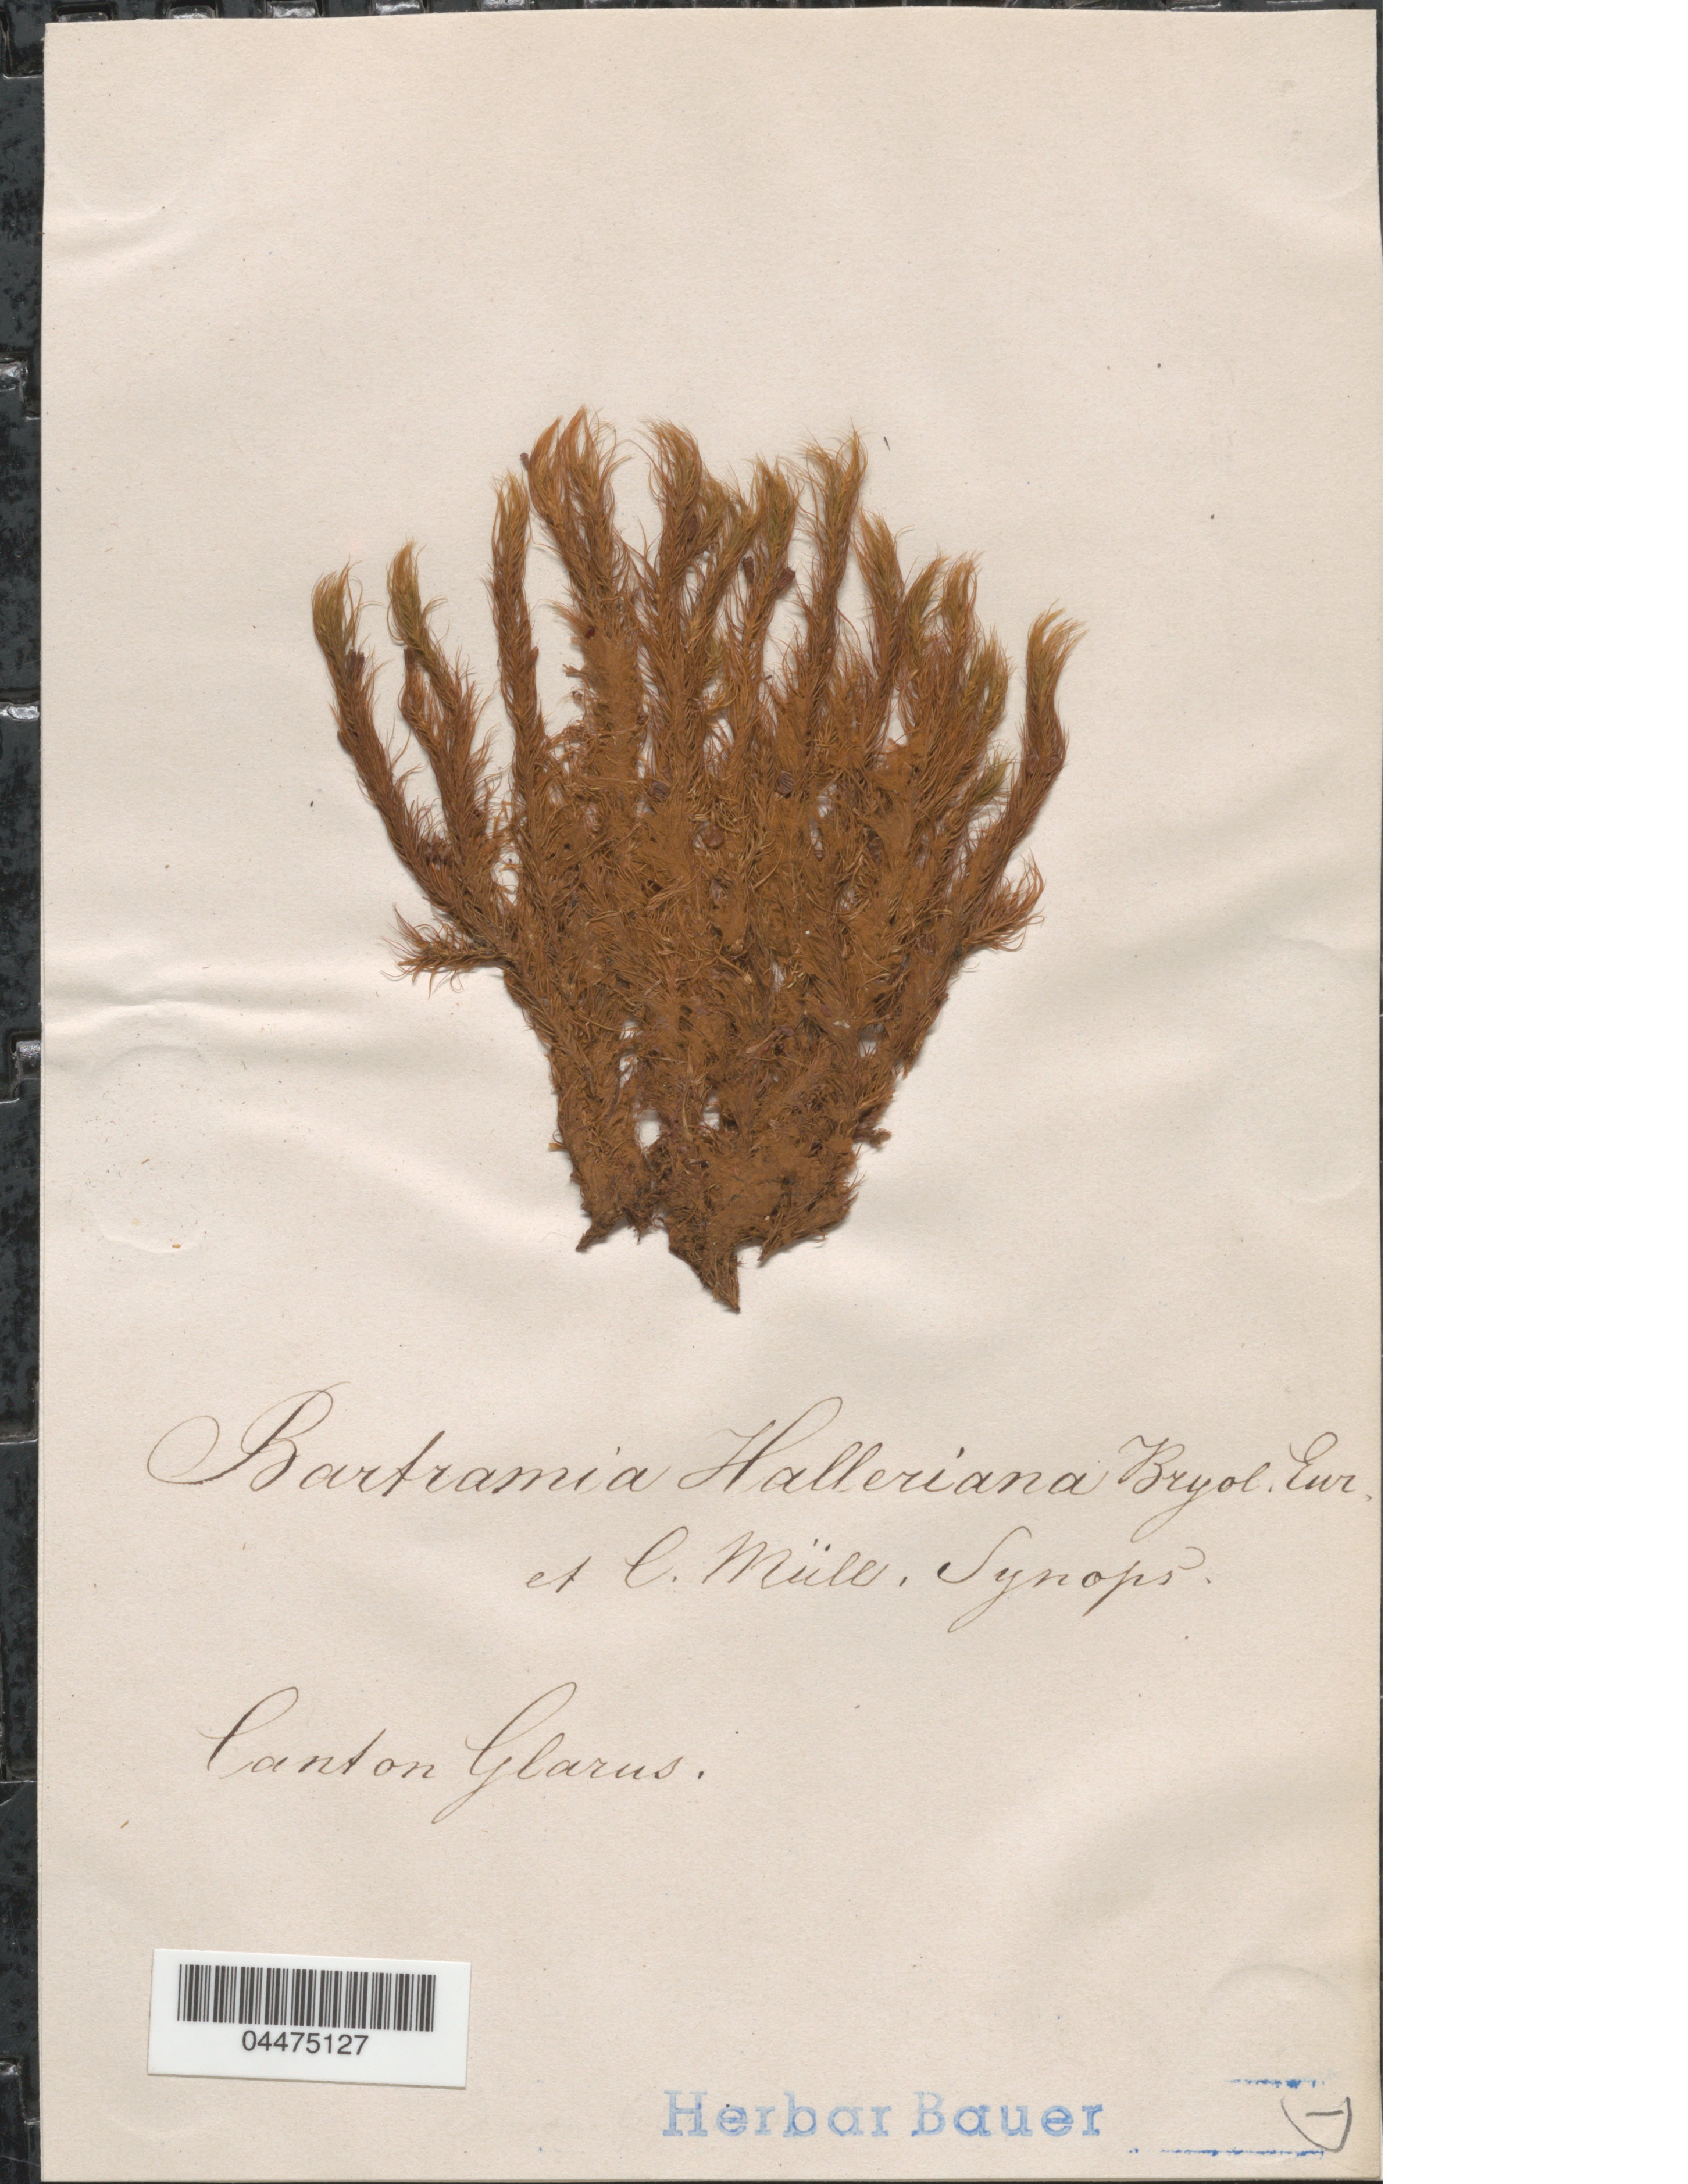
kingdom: Plantae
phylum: Bryophyta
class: Bryopsida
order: Bartramiales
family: Bartramiaceae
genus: Bartramia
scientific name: Bartramia halleriana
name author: Hedw.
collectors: Ex herb. Bauer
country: Switzerland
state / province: Glarus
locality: Canton Glarus.